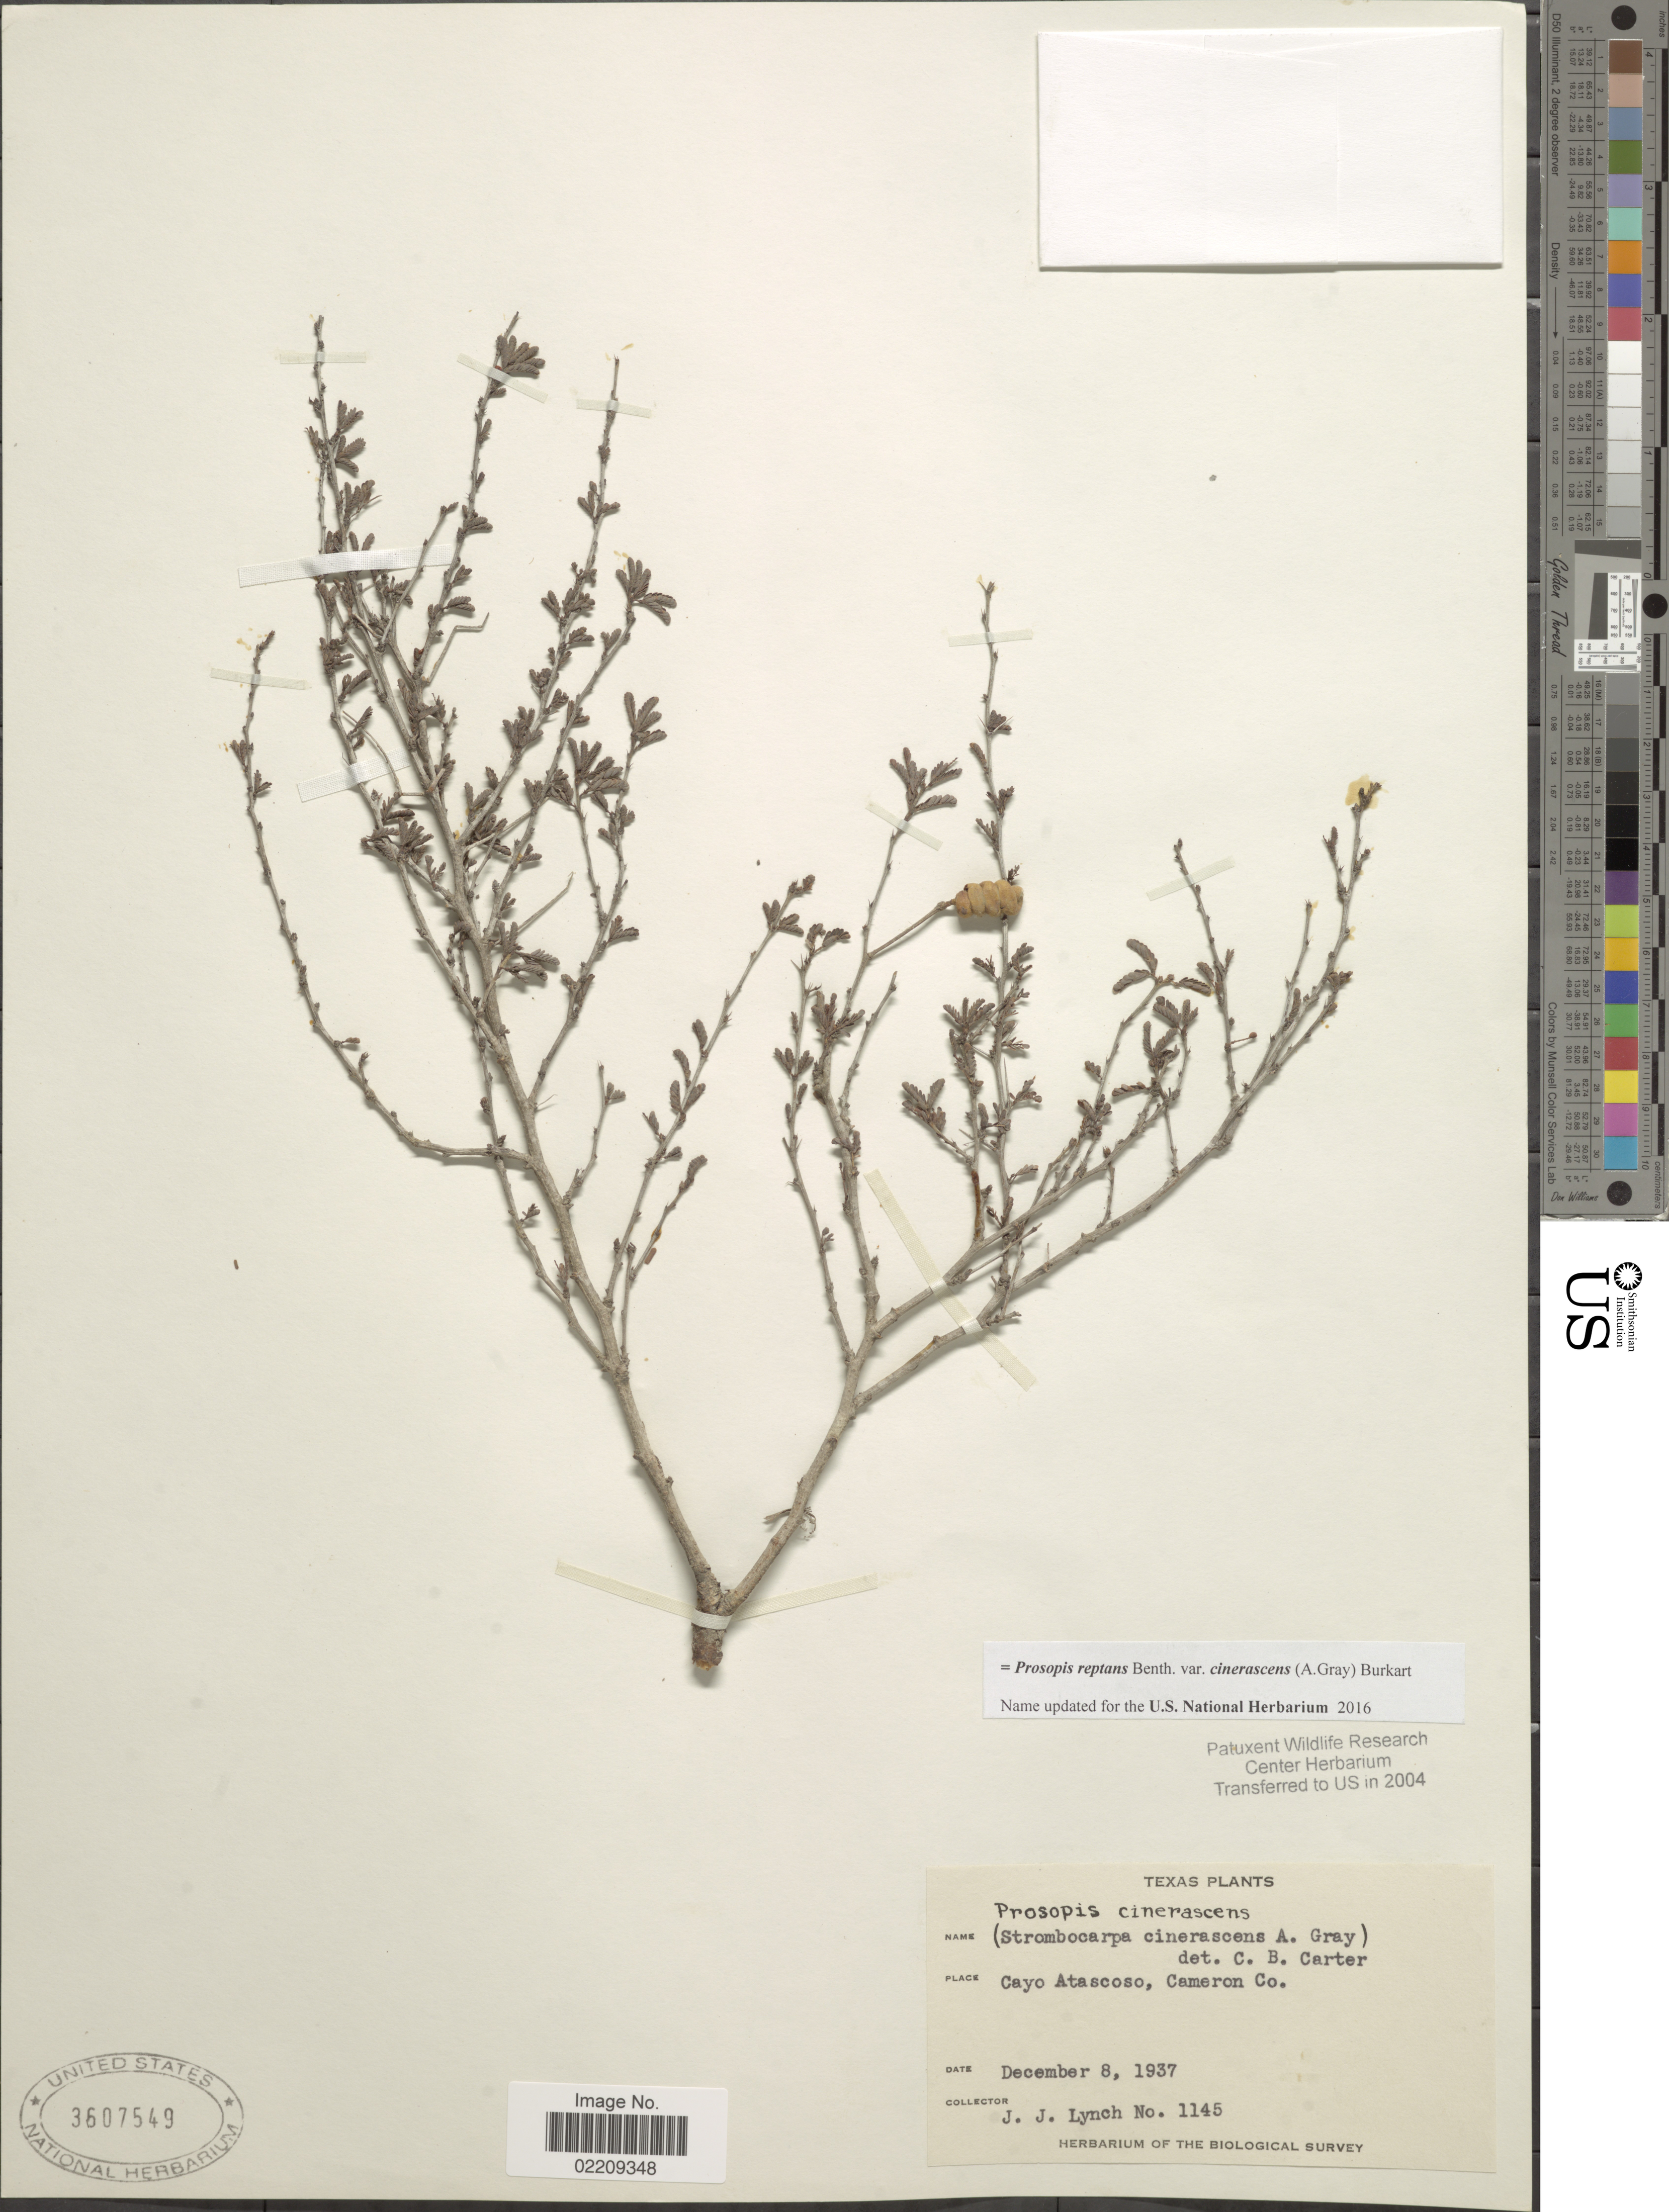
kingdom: Plantae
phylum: Tracheophyta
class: Magnoliopsida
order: Fabales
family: Fabaceae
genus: Strombocarpa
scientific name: Strombocarpa cinerascens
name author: A. Gray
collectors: J. Lynch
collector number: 1145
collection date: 1938-12-08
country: United States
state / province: Texas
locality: Cayo Atascoso, Cameron Co.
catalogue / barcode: US 3607549